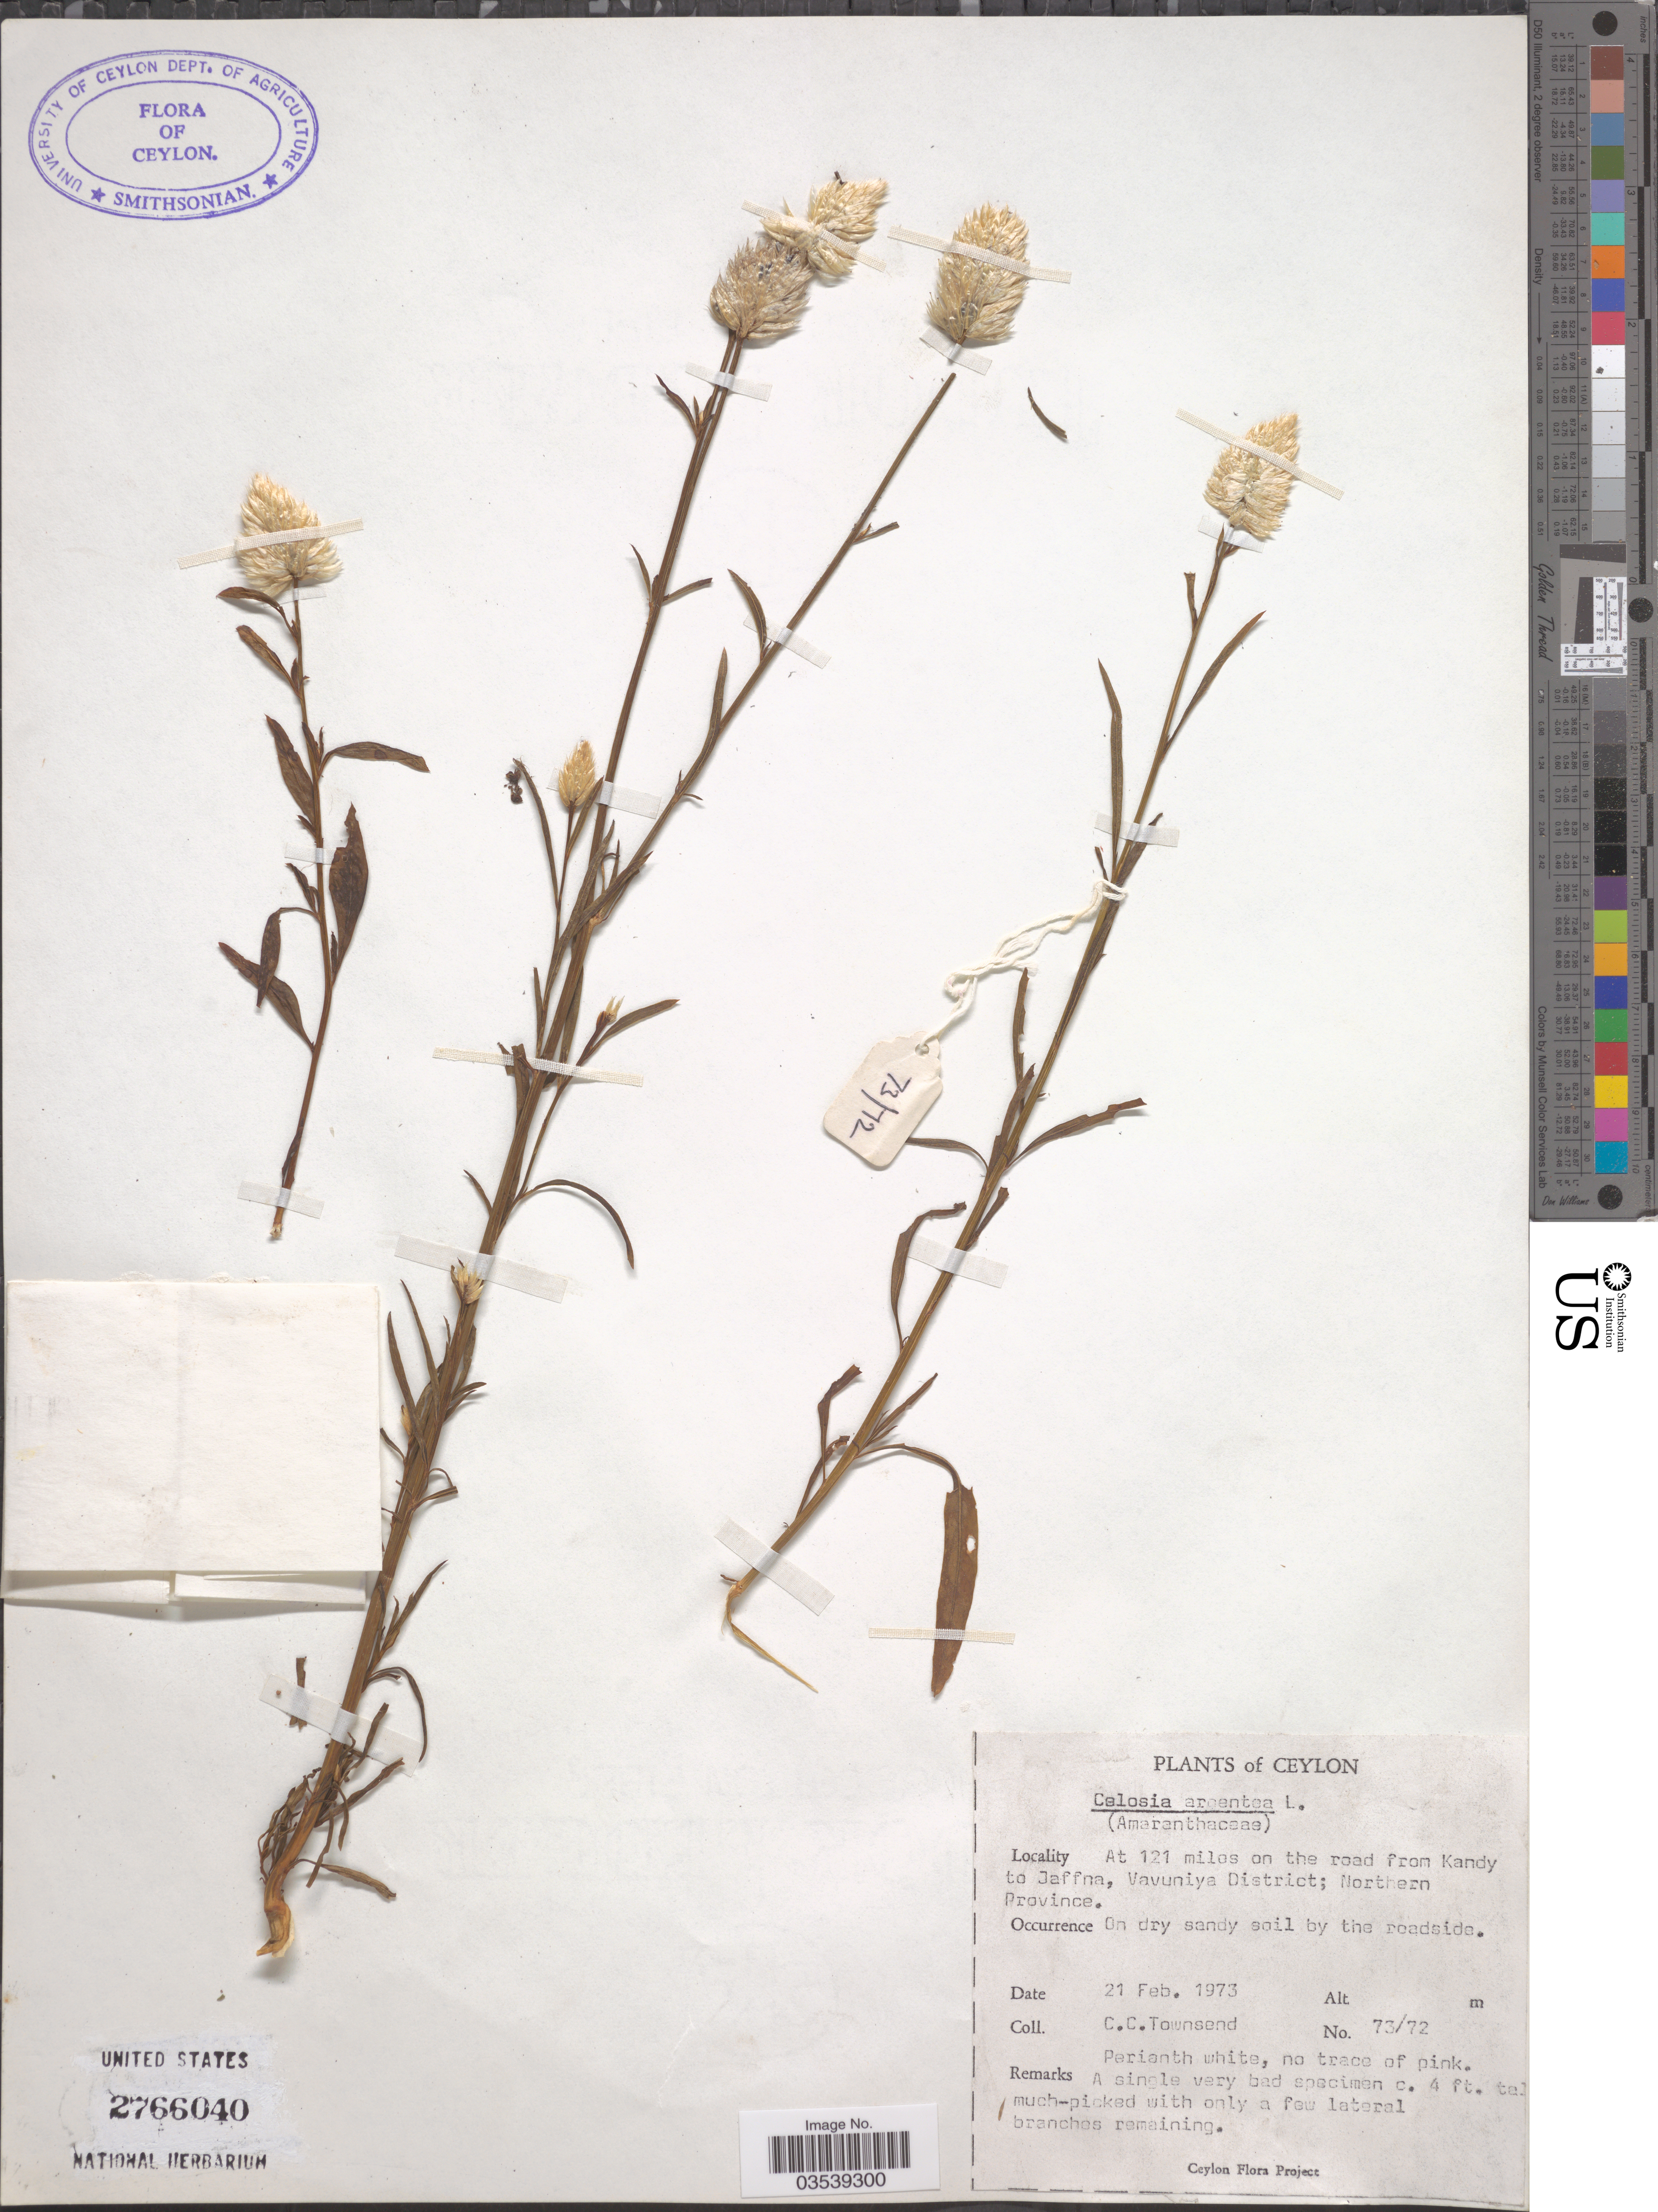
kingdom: Plantae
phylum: Tracheophyta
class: Magnoliopsida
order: Caryophyllales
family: Amaranthaceae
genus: Celosia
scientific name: Celosia argentea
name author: L.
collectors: C. C. Townsend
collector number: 73/72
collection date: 1973-02-21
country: Sri Lanka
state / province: Northern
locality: Ceylon. At 121 miles on the road from Kandy to Jaffna, Vavuniya District.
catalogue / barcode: US 2766040